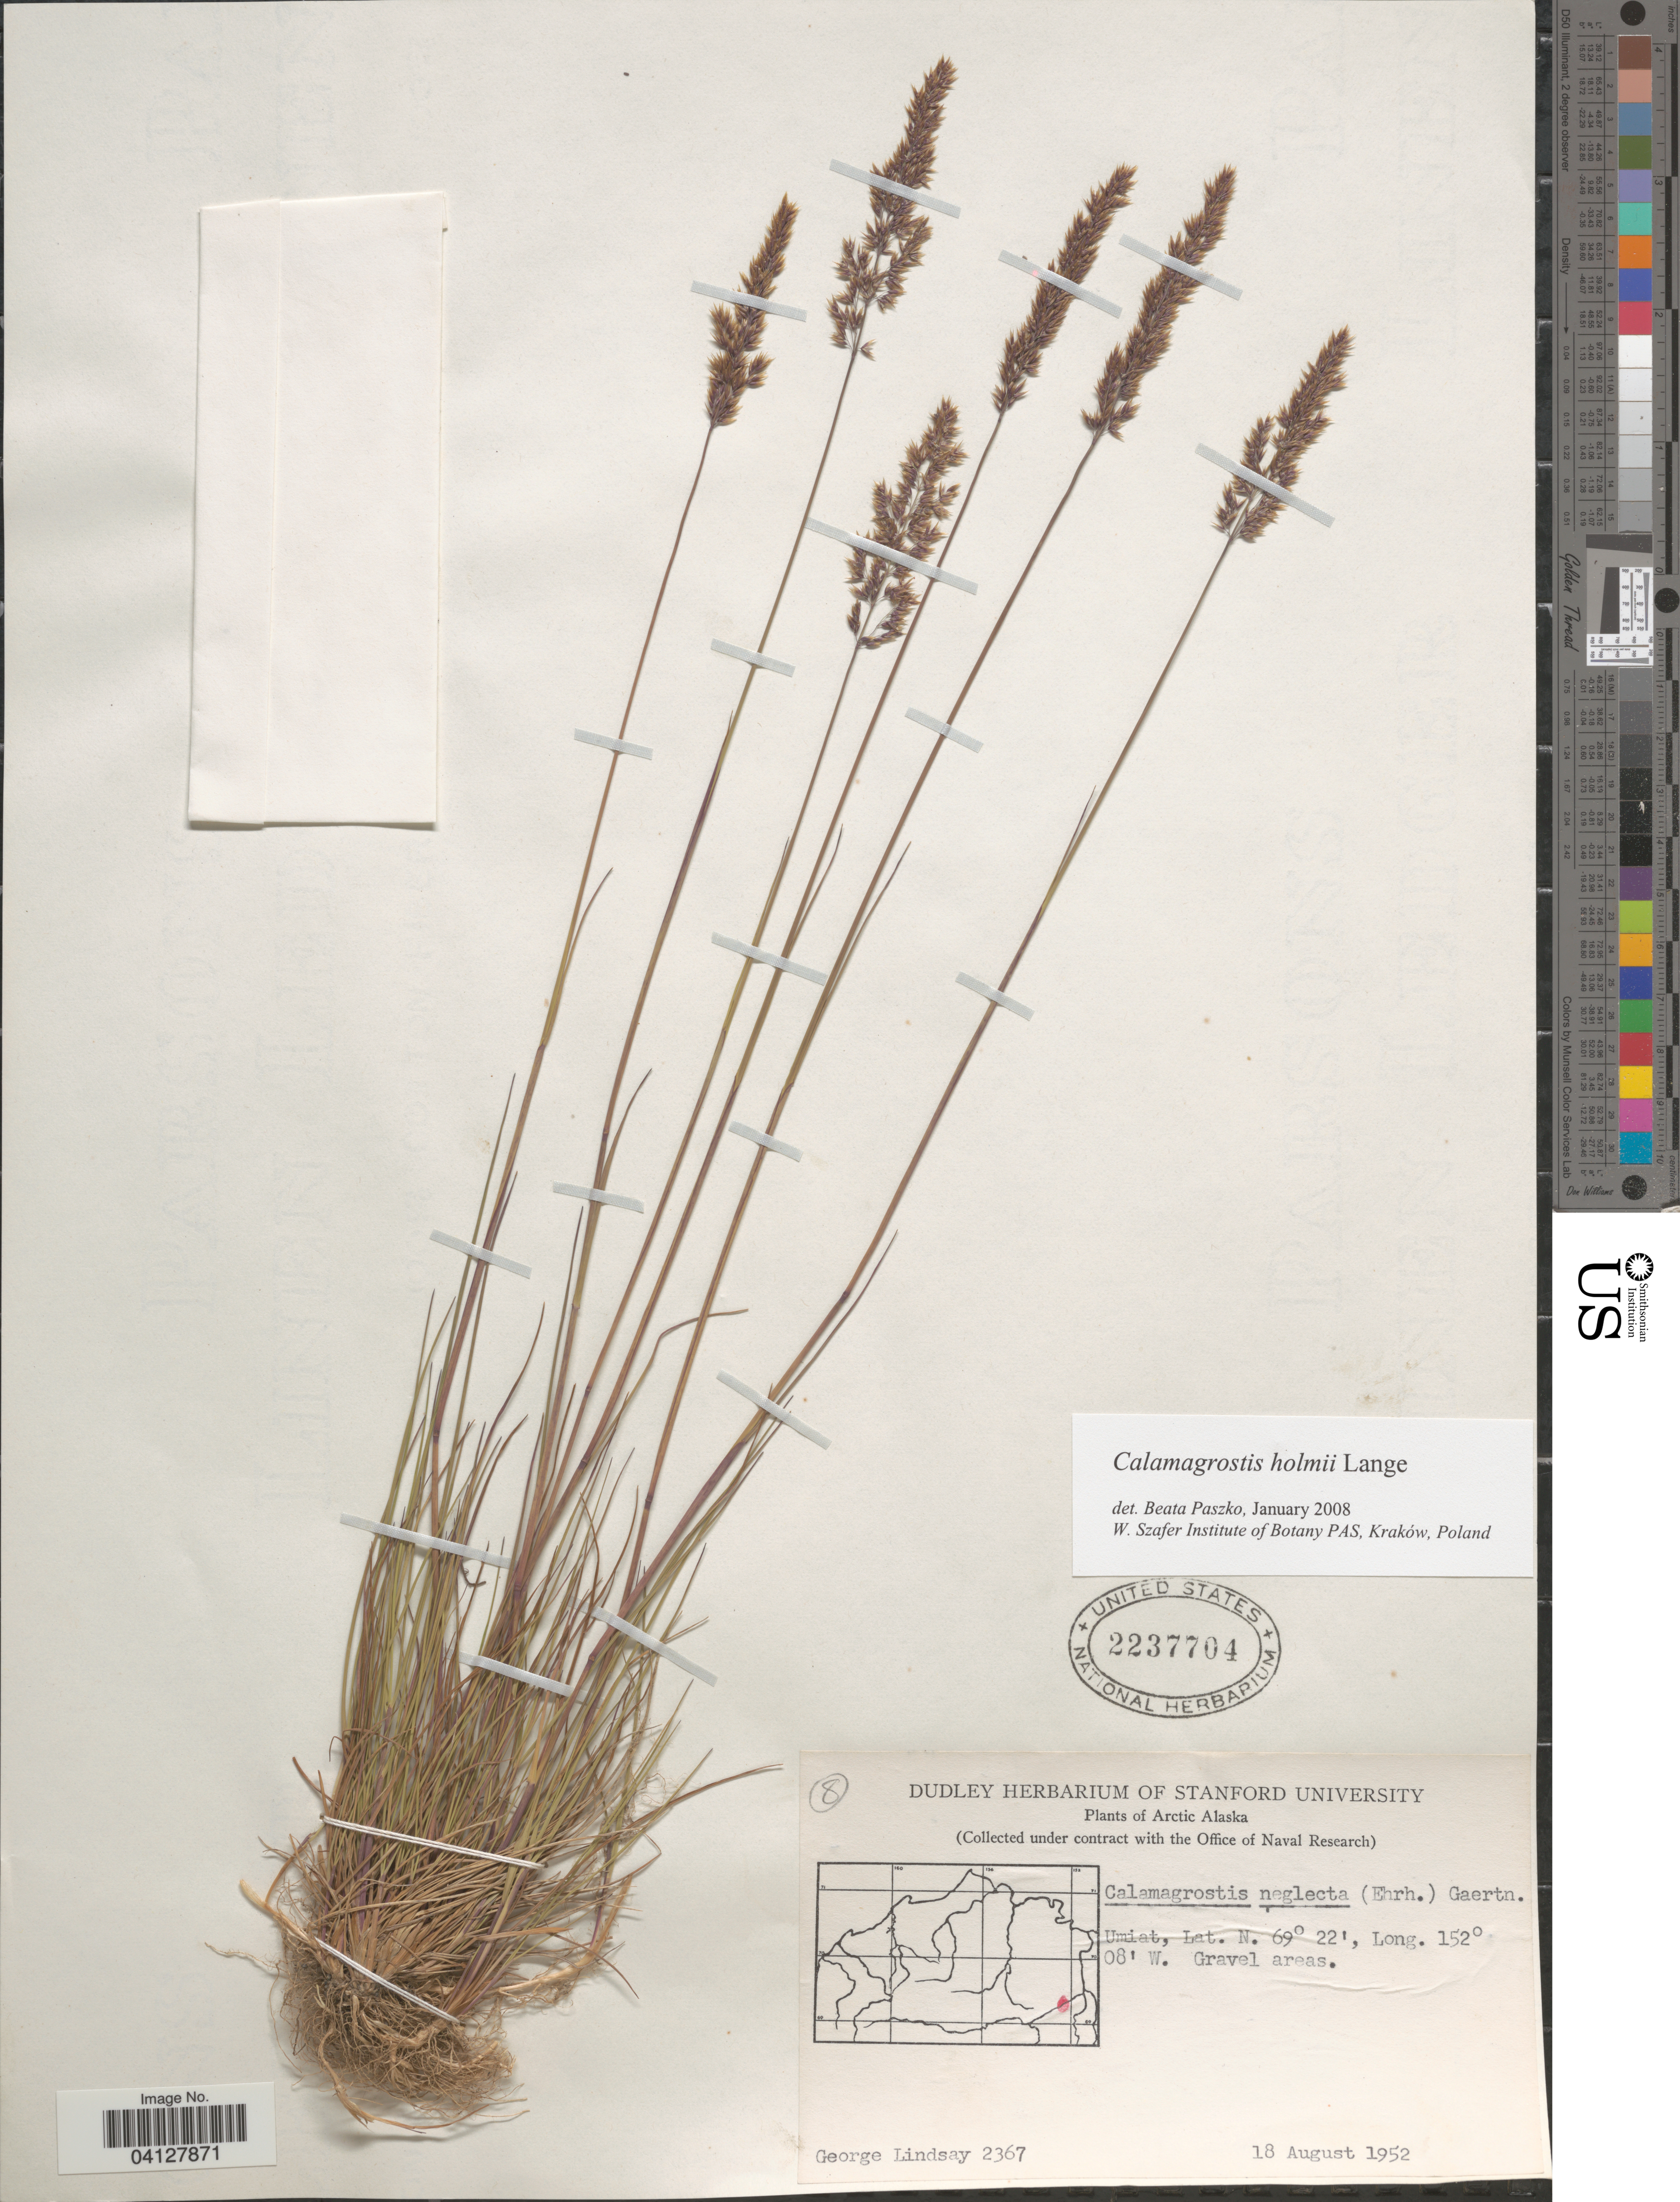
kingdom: Plantae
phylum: Tracheophyta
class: Liliopsida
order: Poales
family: Poaceae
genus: Calamagrostis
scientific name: Calamagrostis holmii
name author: A.E. Lange in Holm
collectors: G. Lindsay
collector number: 2367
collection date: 1952-08-18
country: United States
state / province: Alaska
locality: Arctic Alaska. Umiat.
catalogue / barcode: US 2237704